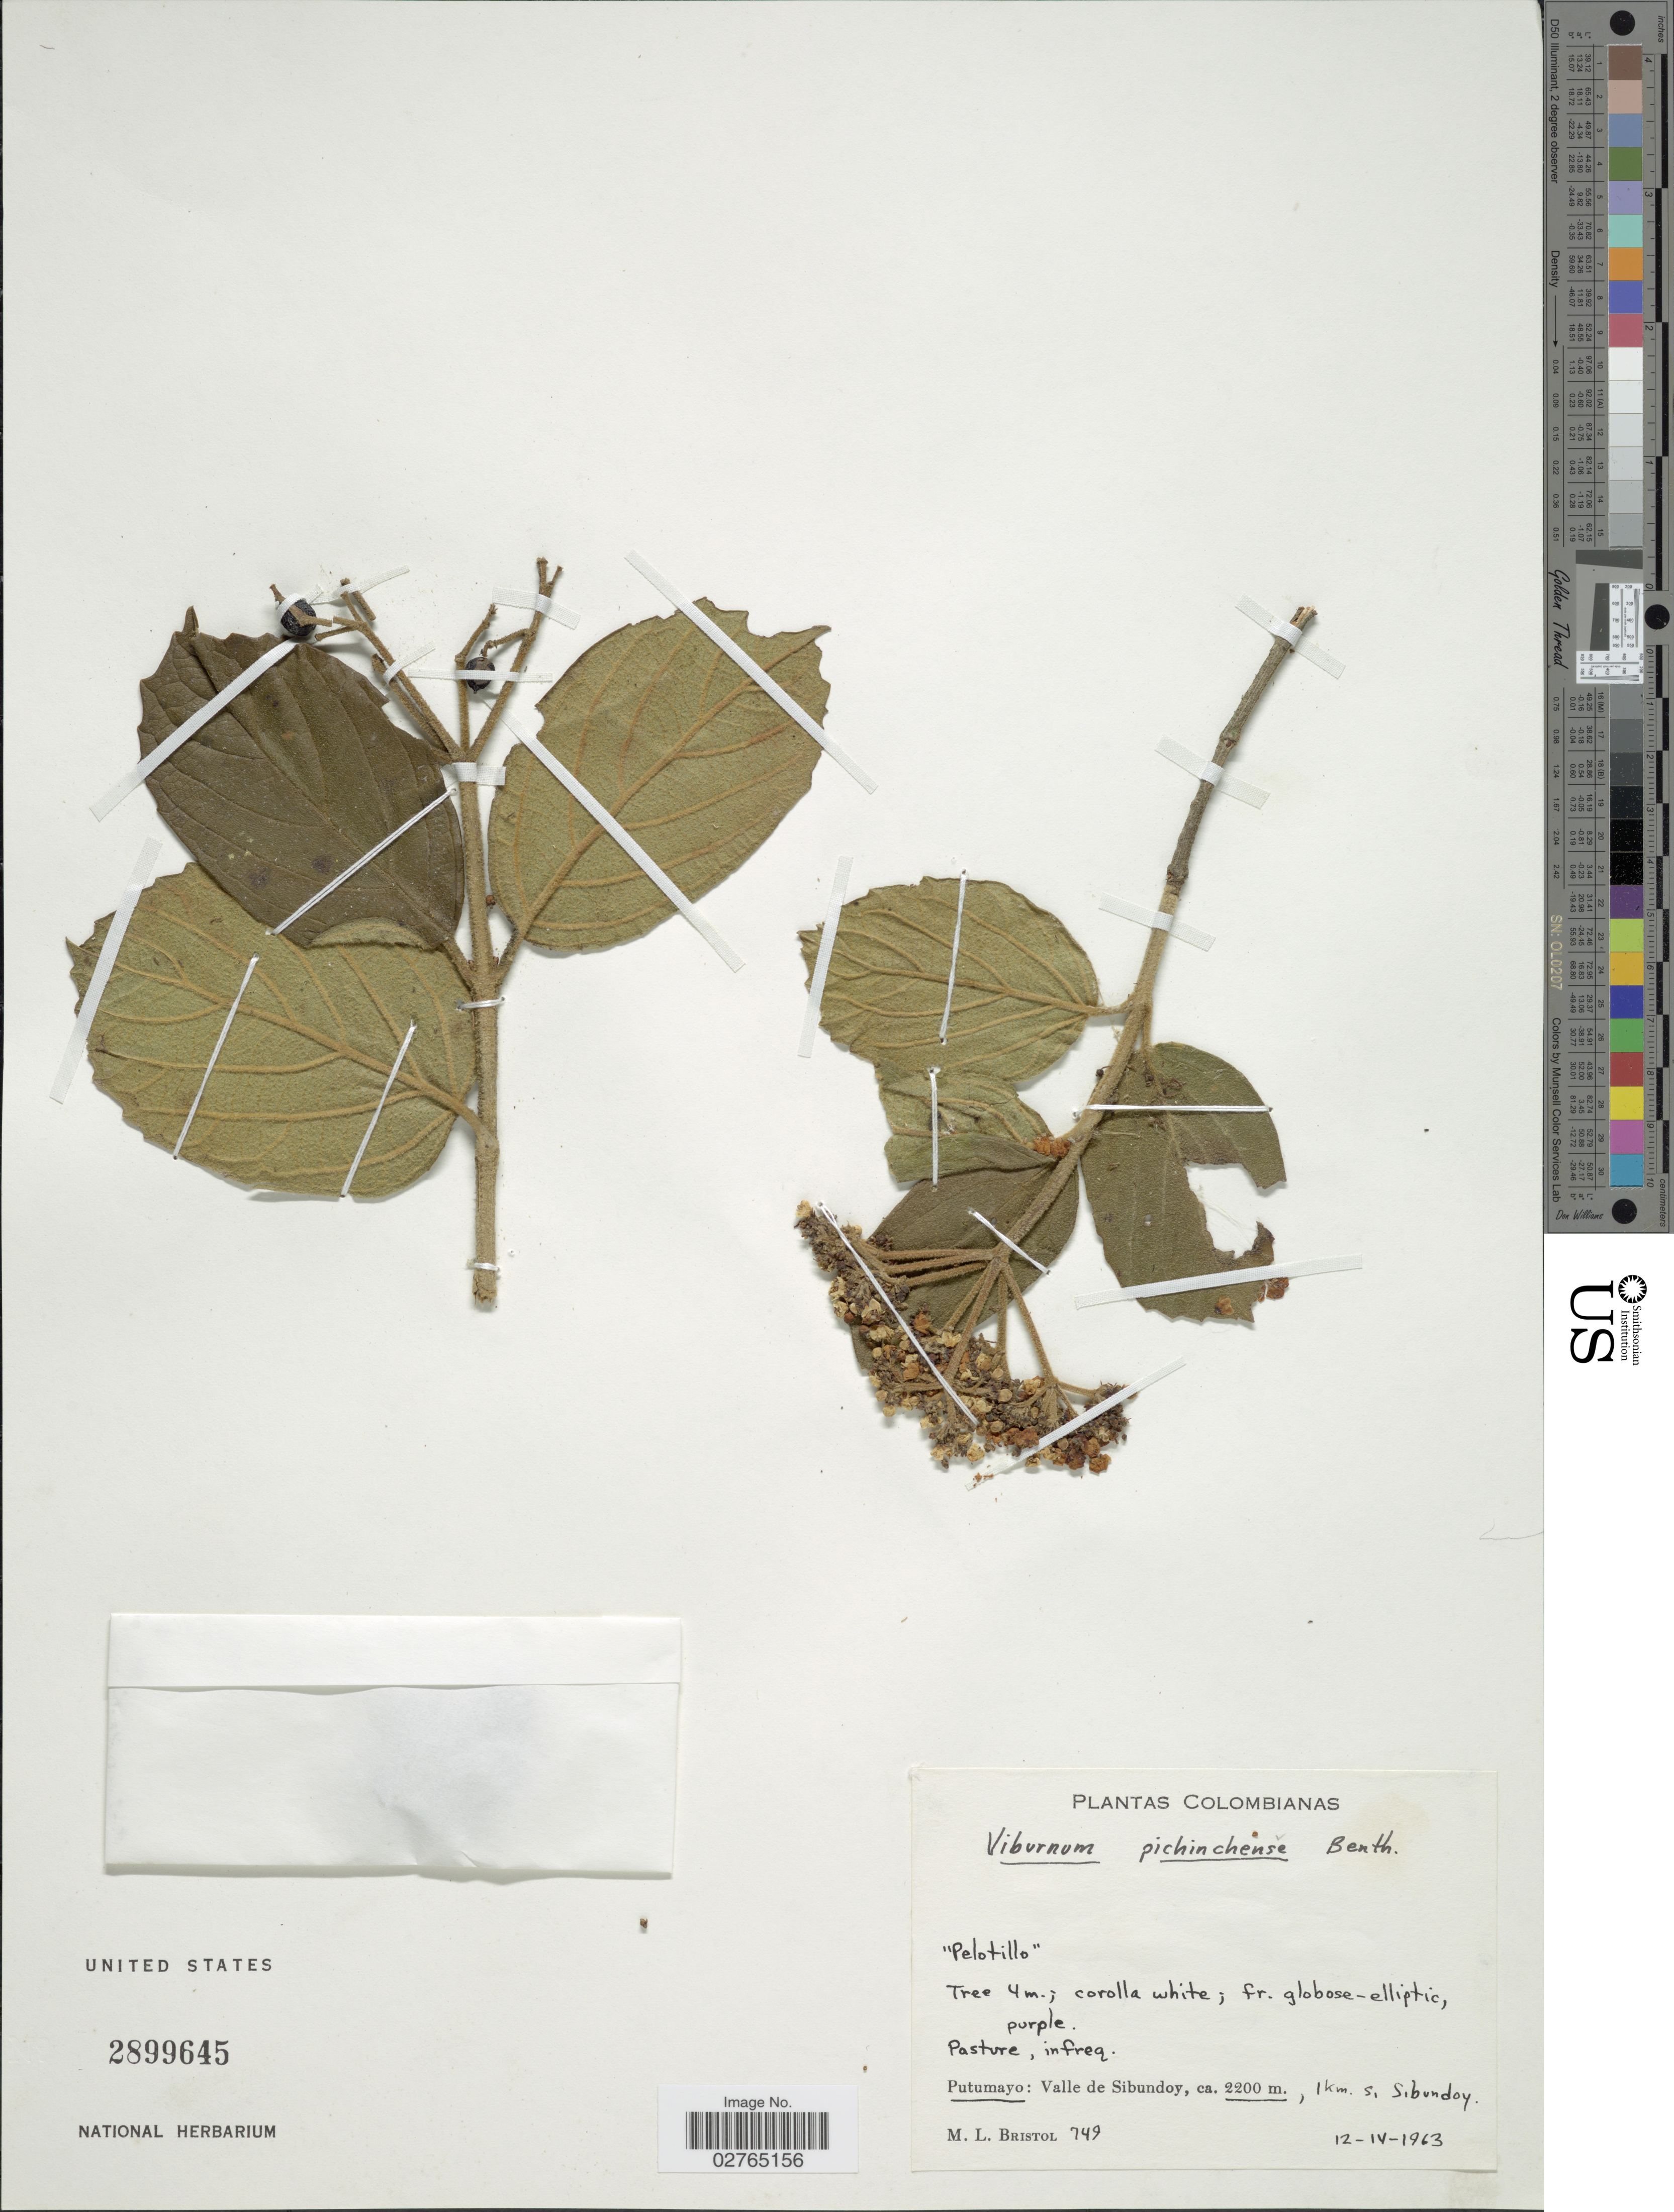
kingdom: Plantae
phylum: Tracheophyta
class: Magnoliopsida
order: Dipsacales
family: Viburnaceae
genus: Viburnum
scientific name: Viburnum pichinchense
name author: Benth.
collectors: M. L. Bristol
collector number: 749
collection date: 1963-04-12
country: Colombia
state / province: Putumayo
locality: Valley of Sibundoy, 1 Km. S. Sibundoy.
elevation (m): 2200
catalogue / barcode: US 2899645